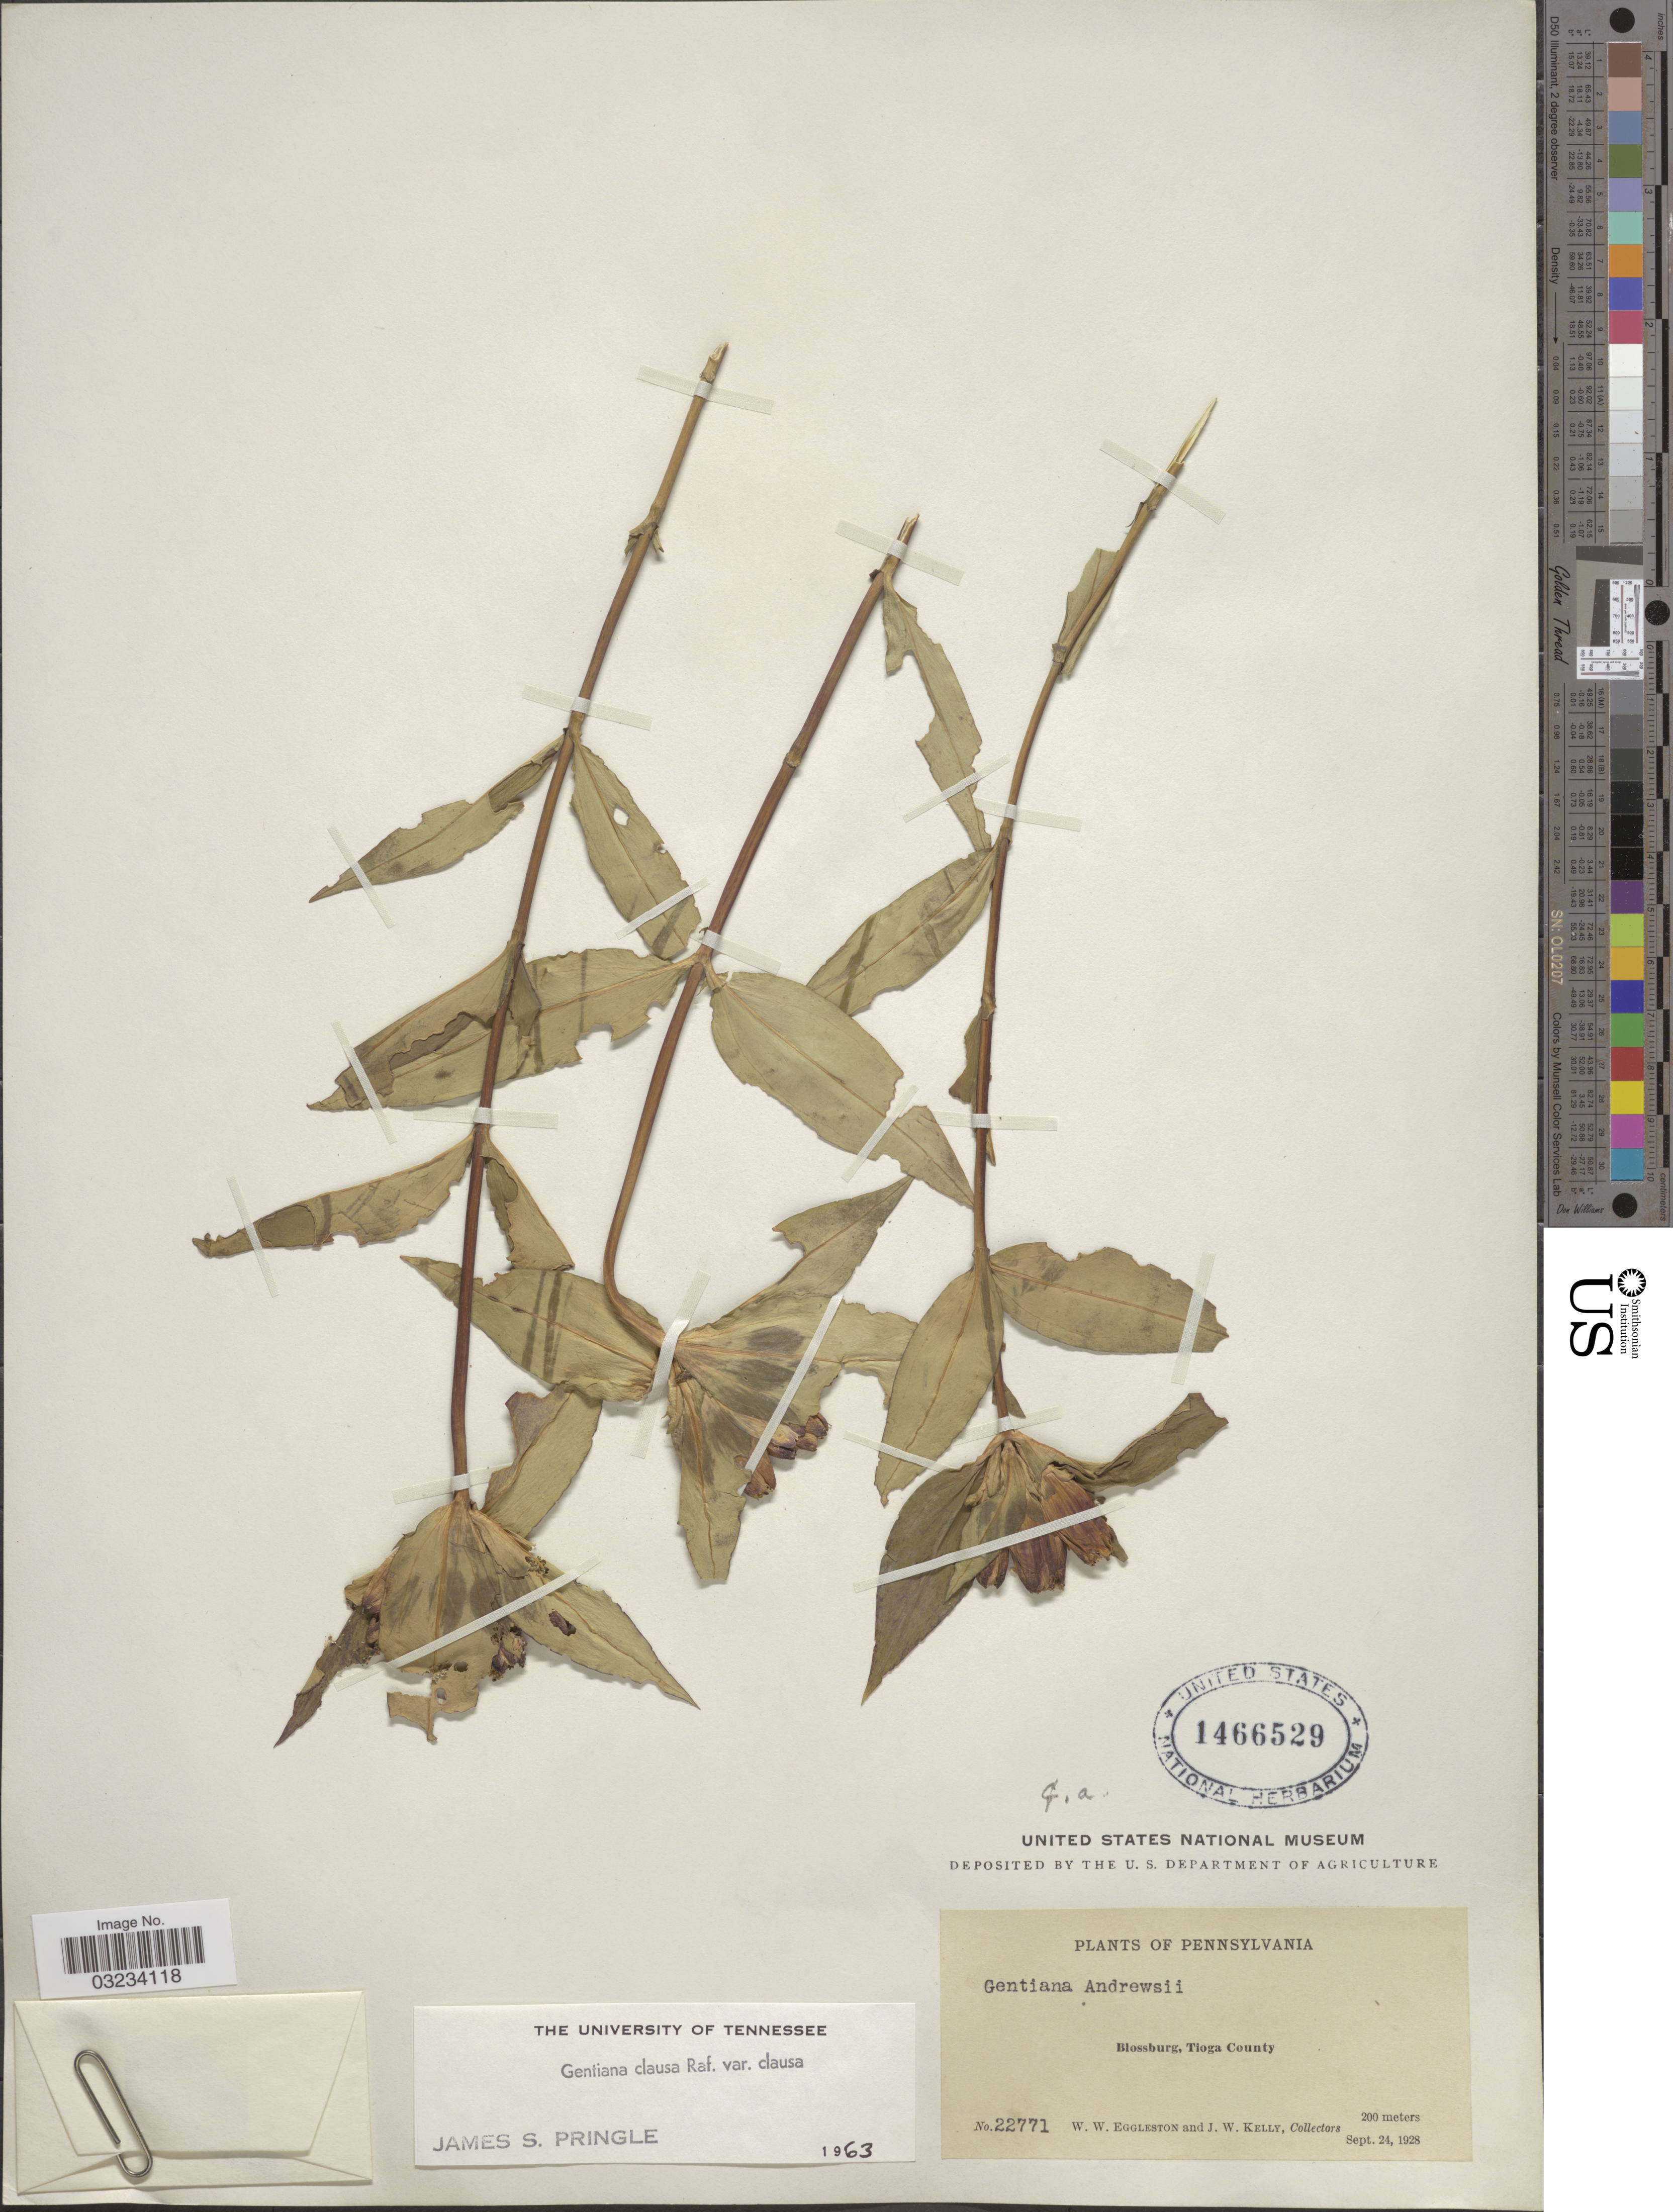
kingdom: Plantae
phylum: Tracheophyta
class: Magnoliopsida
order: Gentianales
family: Gentianaceae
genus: Gentiana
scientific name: Gentiana clausa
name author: Raf.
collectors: W. W. Eggleston & J. Kelly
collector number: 22771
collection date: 1928-09-24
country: United States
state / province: Pennsylvania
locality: Blossburg, Tioga County.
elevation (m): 200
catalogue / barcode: US 1466529